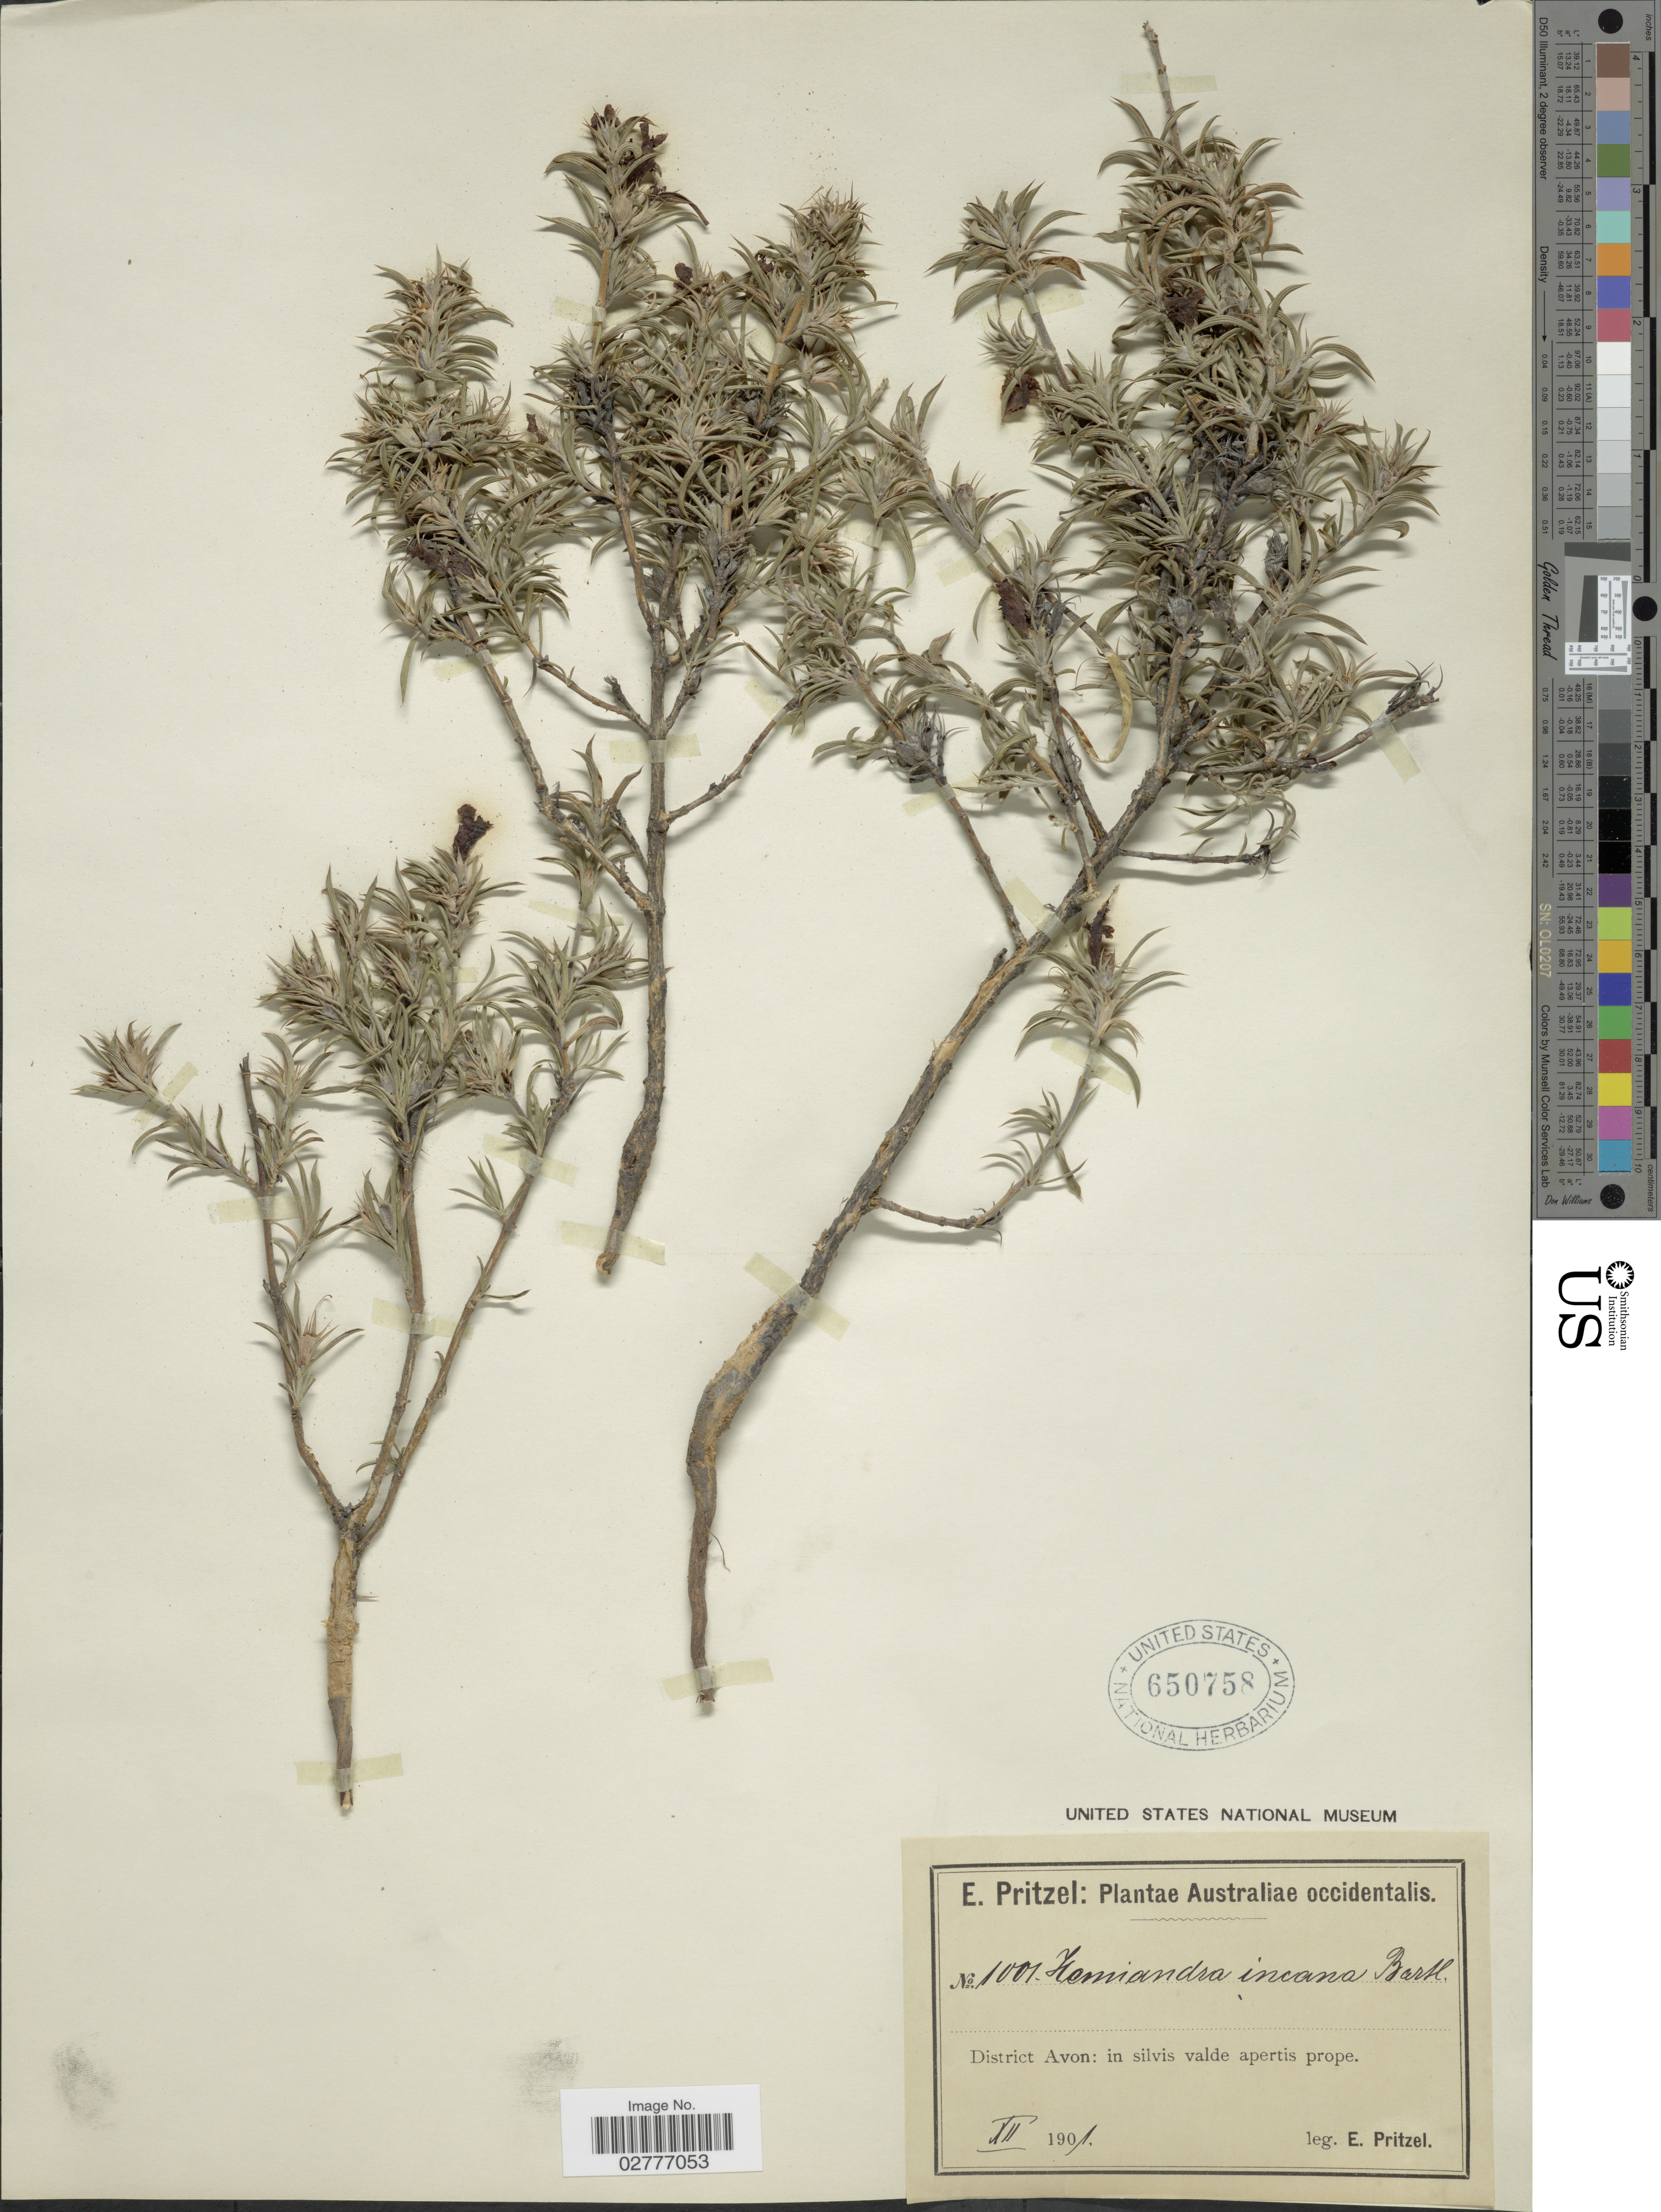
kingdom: Plantae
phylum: Tracheophyta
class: Magnoliopsida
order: Lamiales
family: Lamiaceae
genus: Hemiandra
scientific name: Hemiandra incana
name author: Bartl.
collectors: E. G. Pritzel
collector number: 1001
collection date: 1901-12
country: Australia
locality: Australiae occidentalis. District Avon: in silvis valde apertis prope.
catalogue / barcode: US 650758